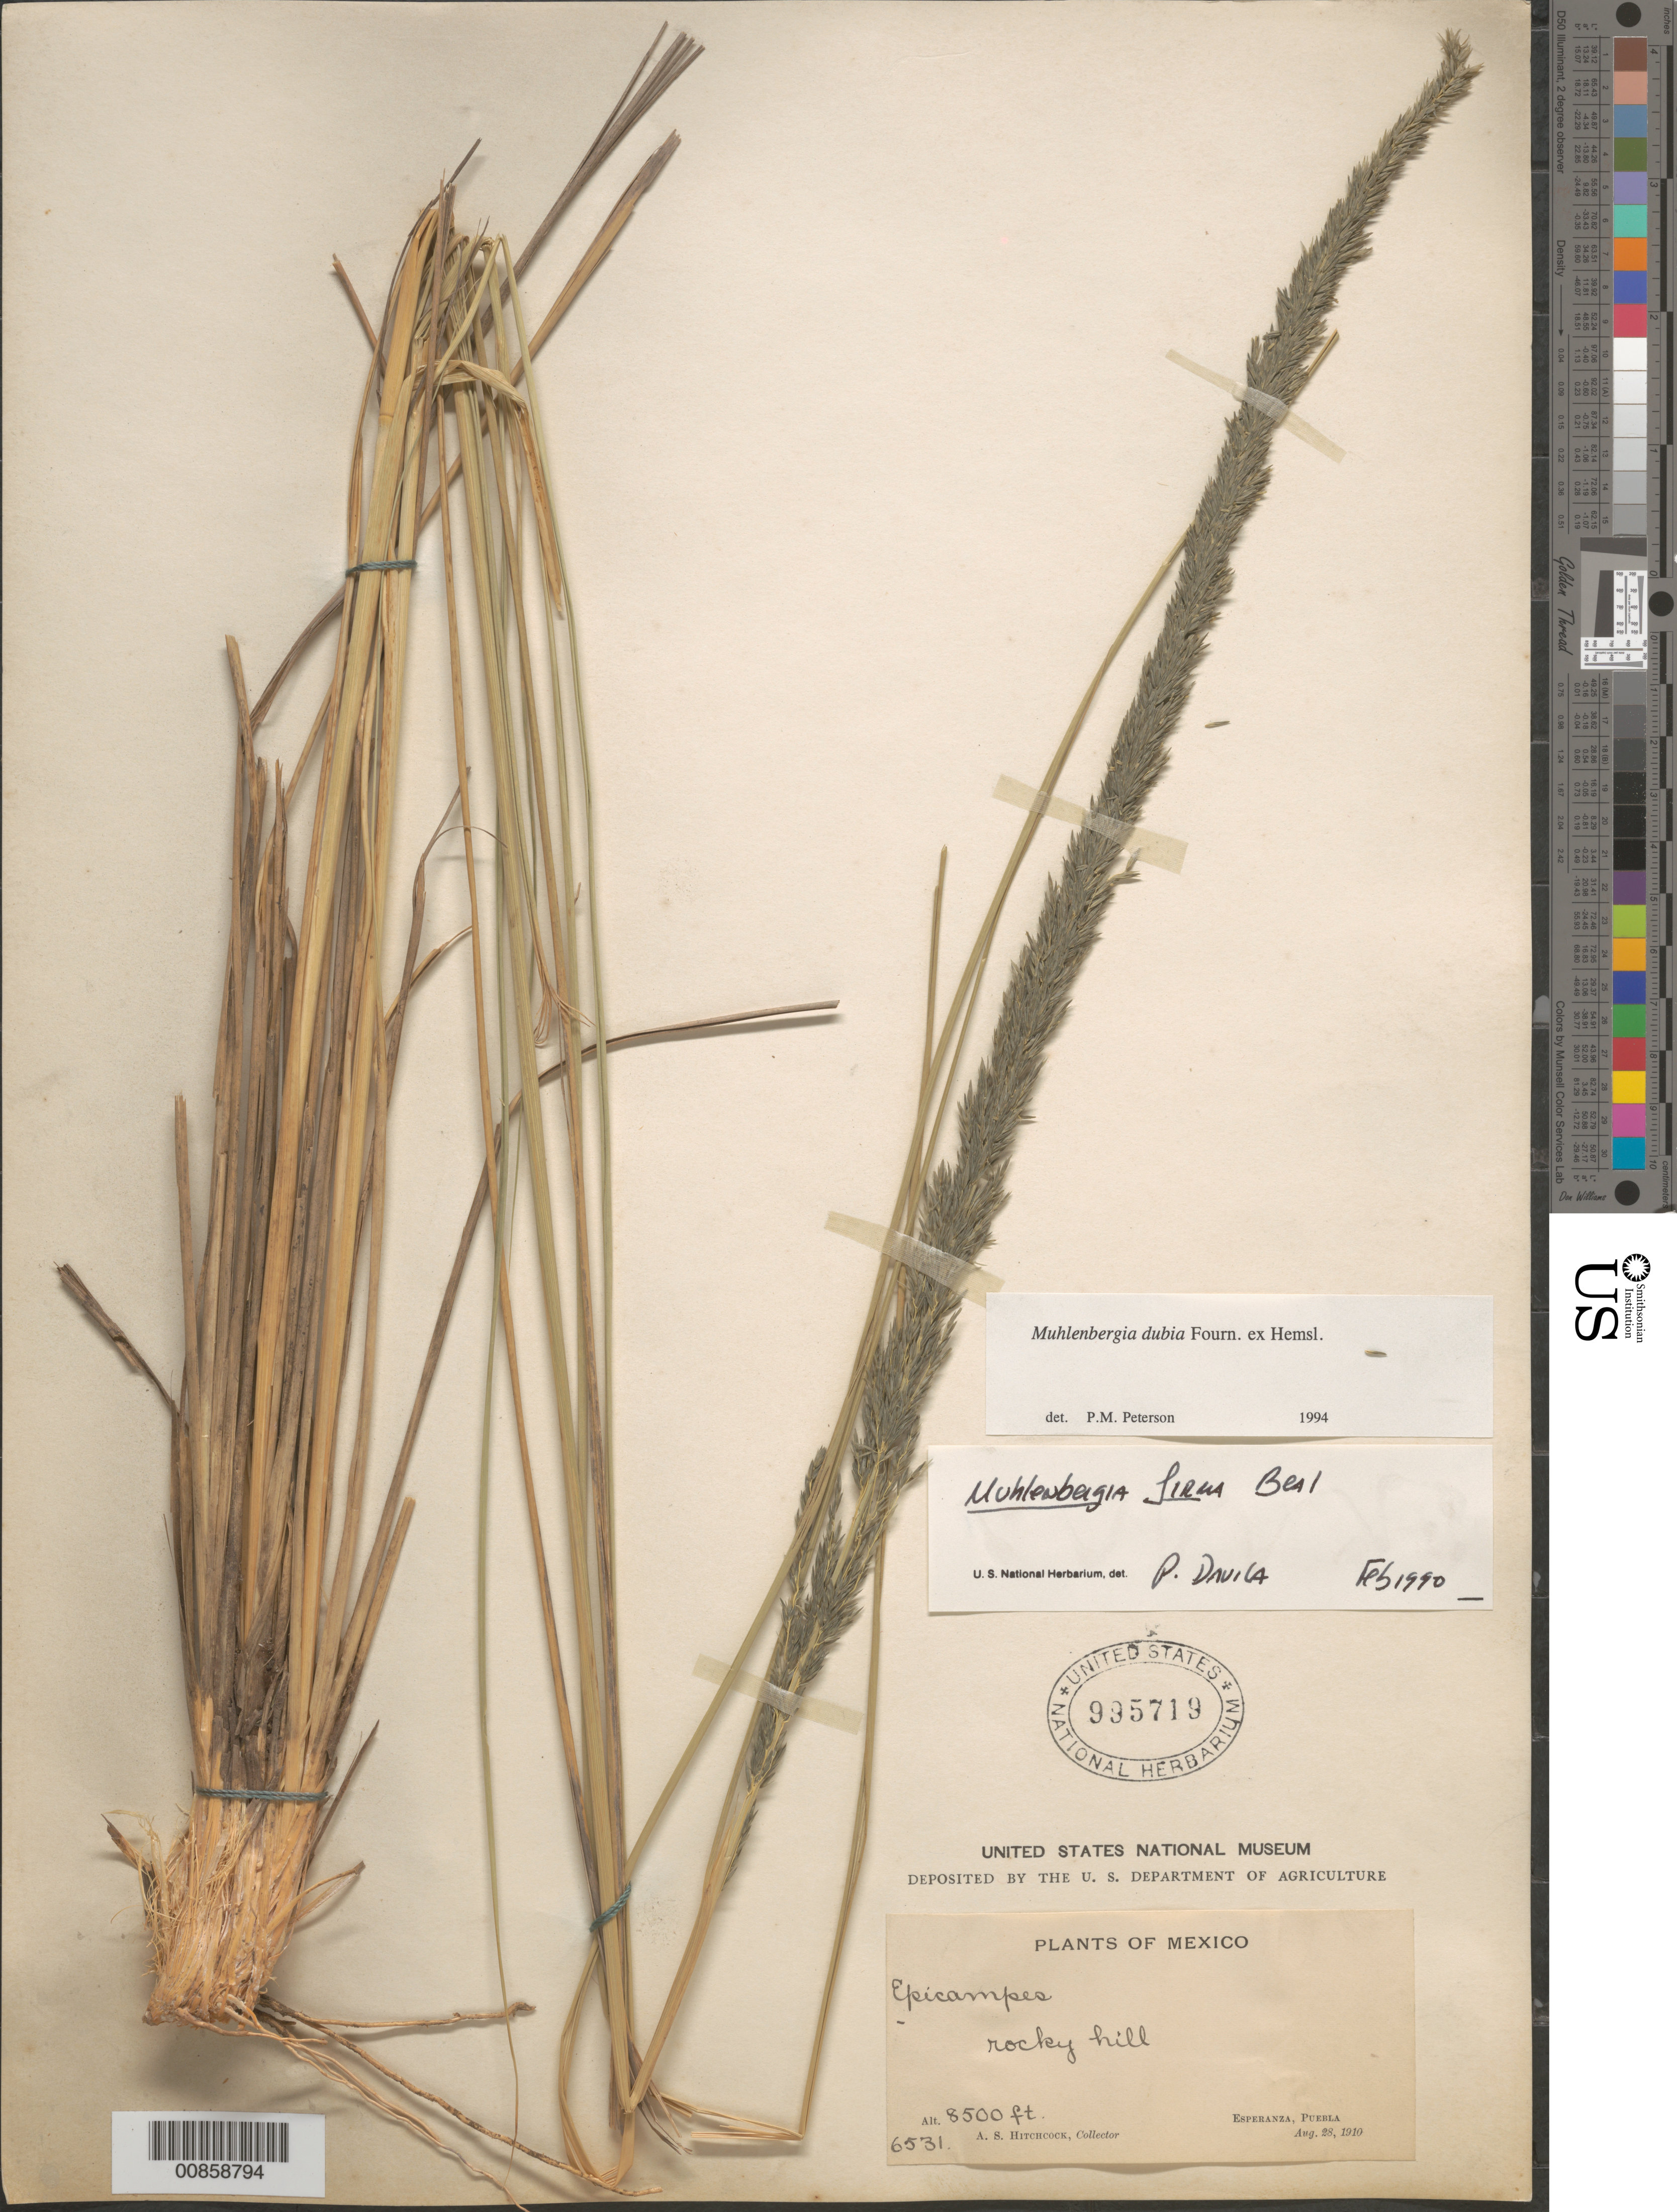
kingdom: Plantae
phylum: Tracheophyta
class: Liliopsida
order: Poales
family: Poaceae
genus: Muhlenbergia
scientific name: Muhlenbergia dubia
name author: E. Fourn.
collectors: A. S. Hitchcock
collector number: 6531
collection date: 1910-08-28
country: Mexico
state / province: Puebla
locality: Esperanza.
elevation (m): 2591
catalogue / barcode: US 995719